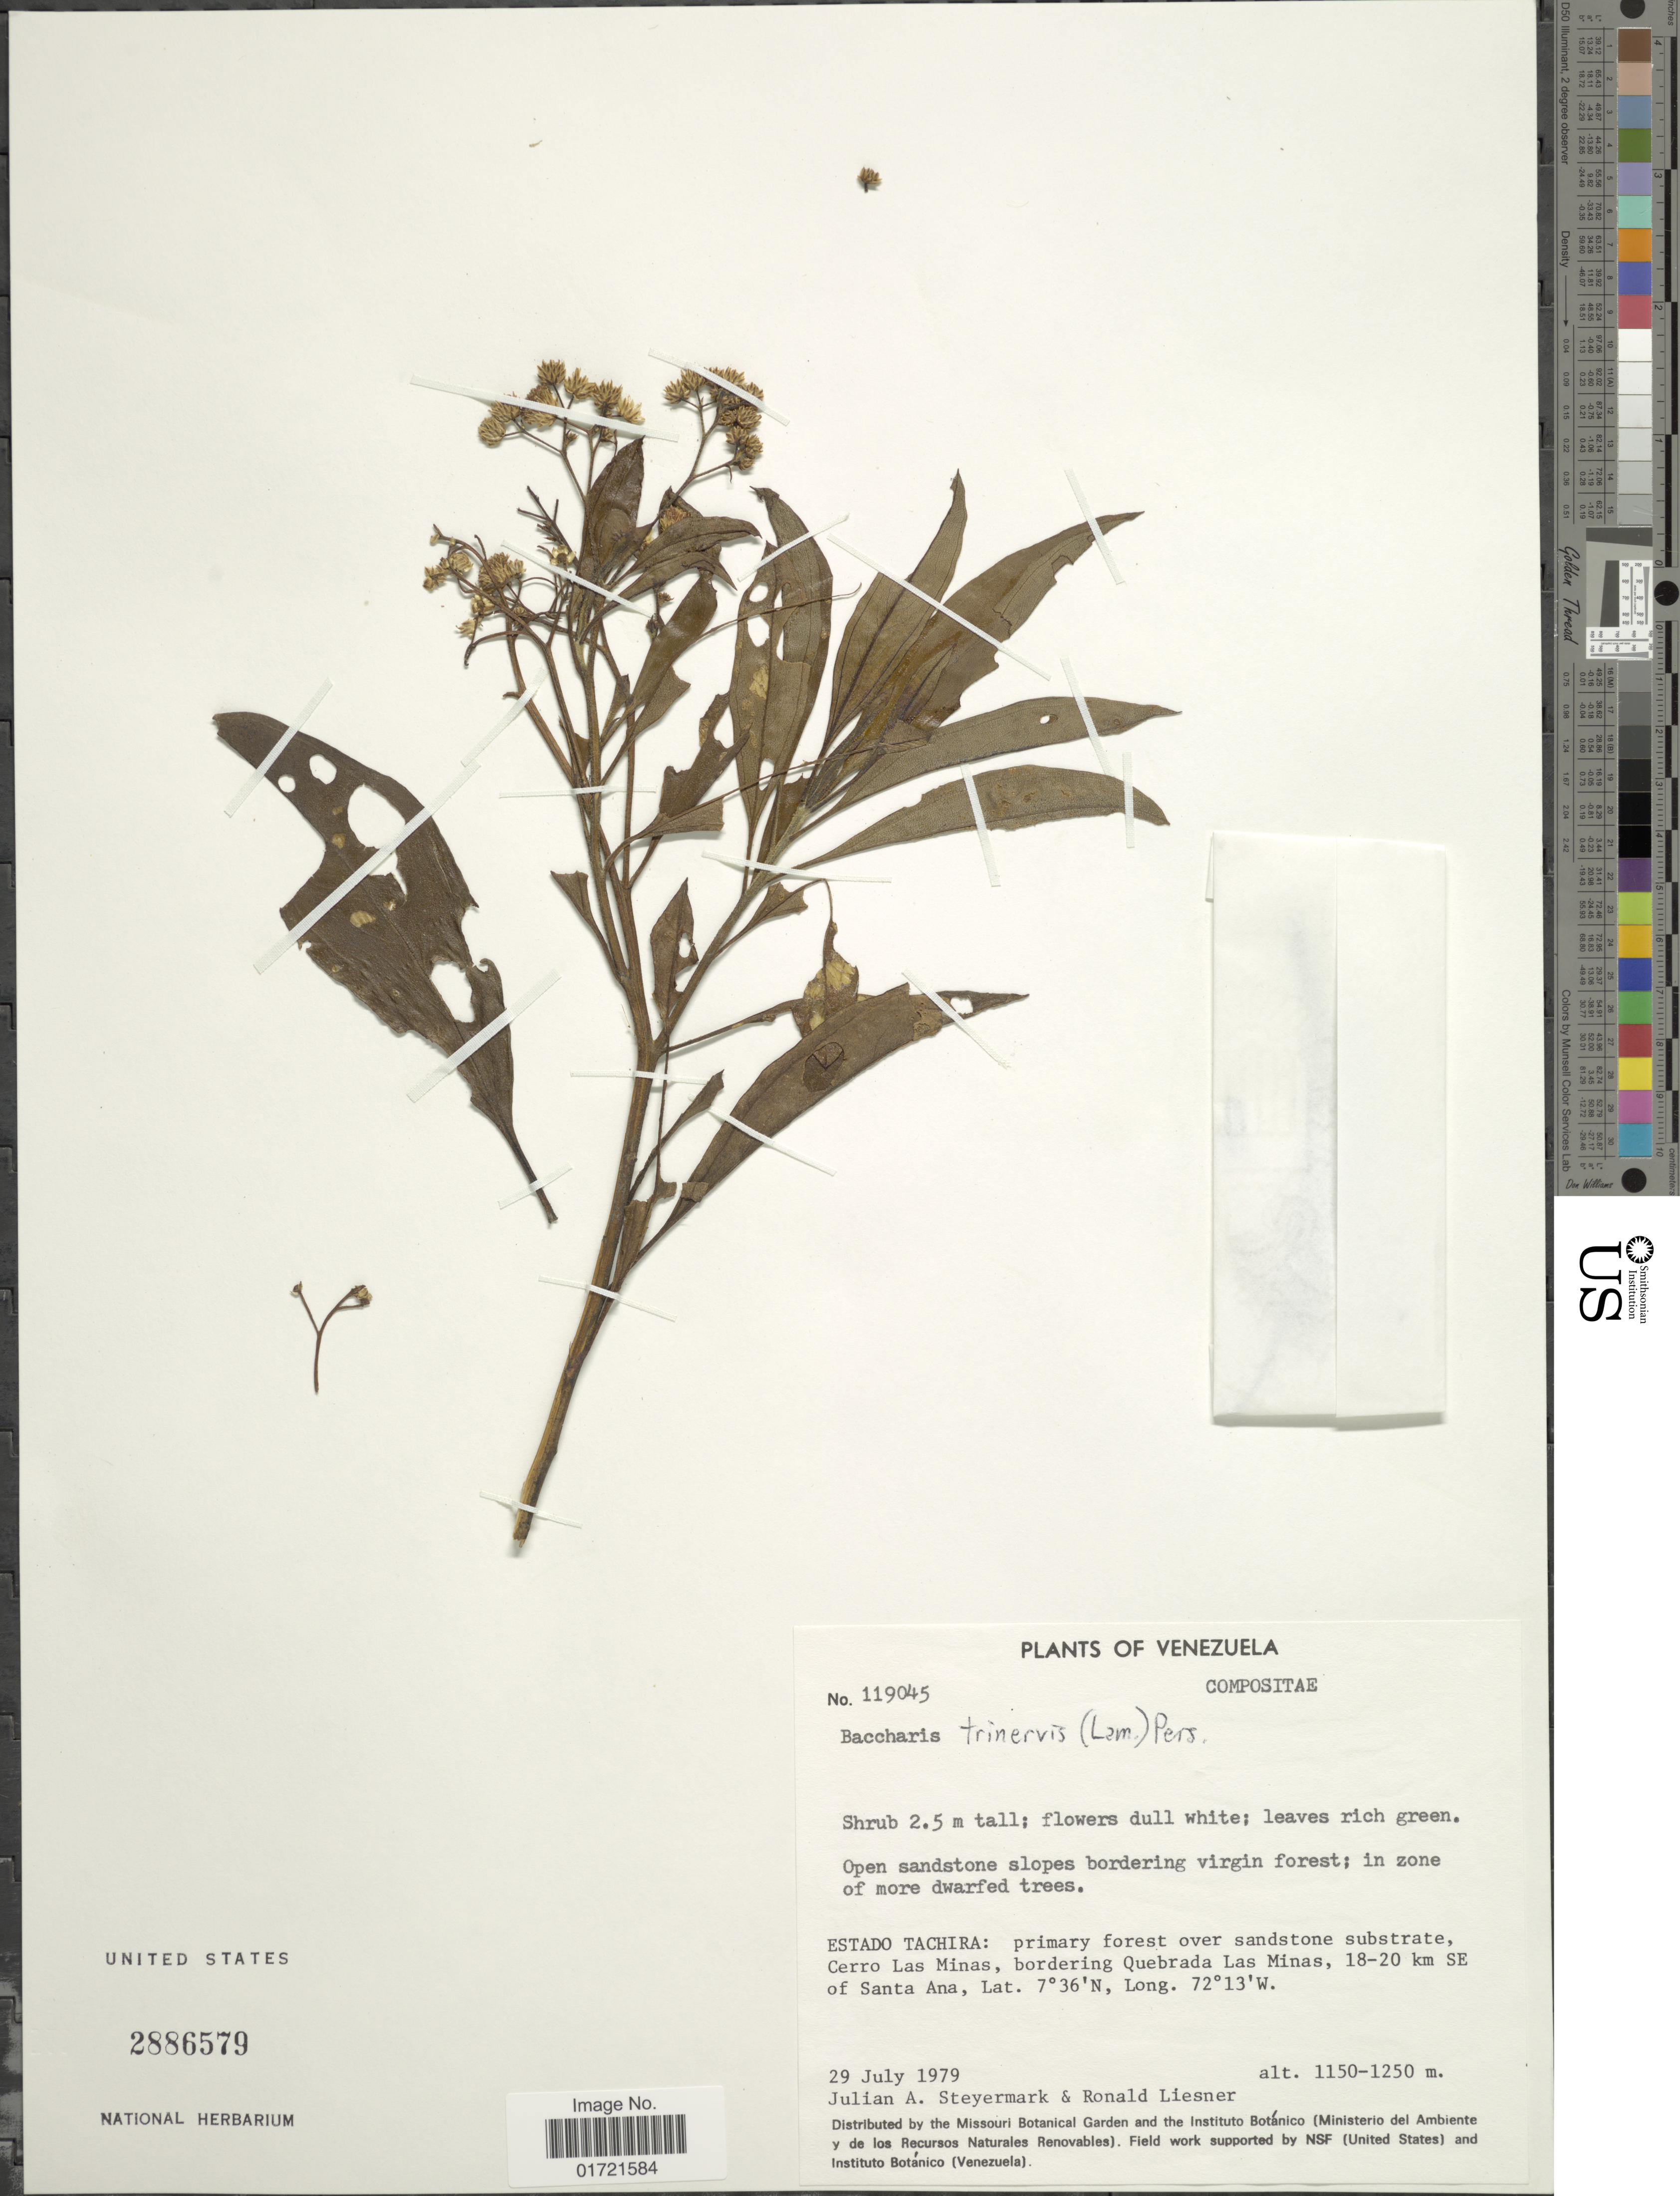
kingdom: Plantae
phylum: Tracheophyta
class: Magnoliopsida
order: Asterales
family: Asteraceae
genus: Baccharis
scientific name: Baccharis trinervis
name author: (Lam.) Pers.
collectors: J. Steyermark & R. L. Liesner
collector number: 119045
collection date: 1979-07-29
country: Venezuela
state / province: Tachira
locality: Primary forest over sandstone substrate, Cerro Las Minas, bordering Quebrada Las Minas, 18-20 km SE of Santa Ana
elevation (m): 1150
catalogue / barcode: US 2886579